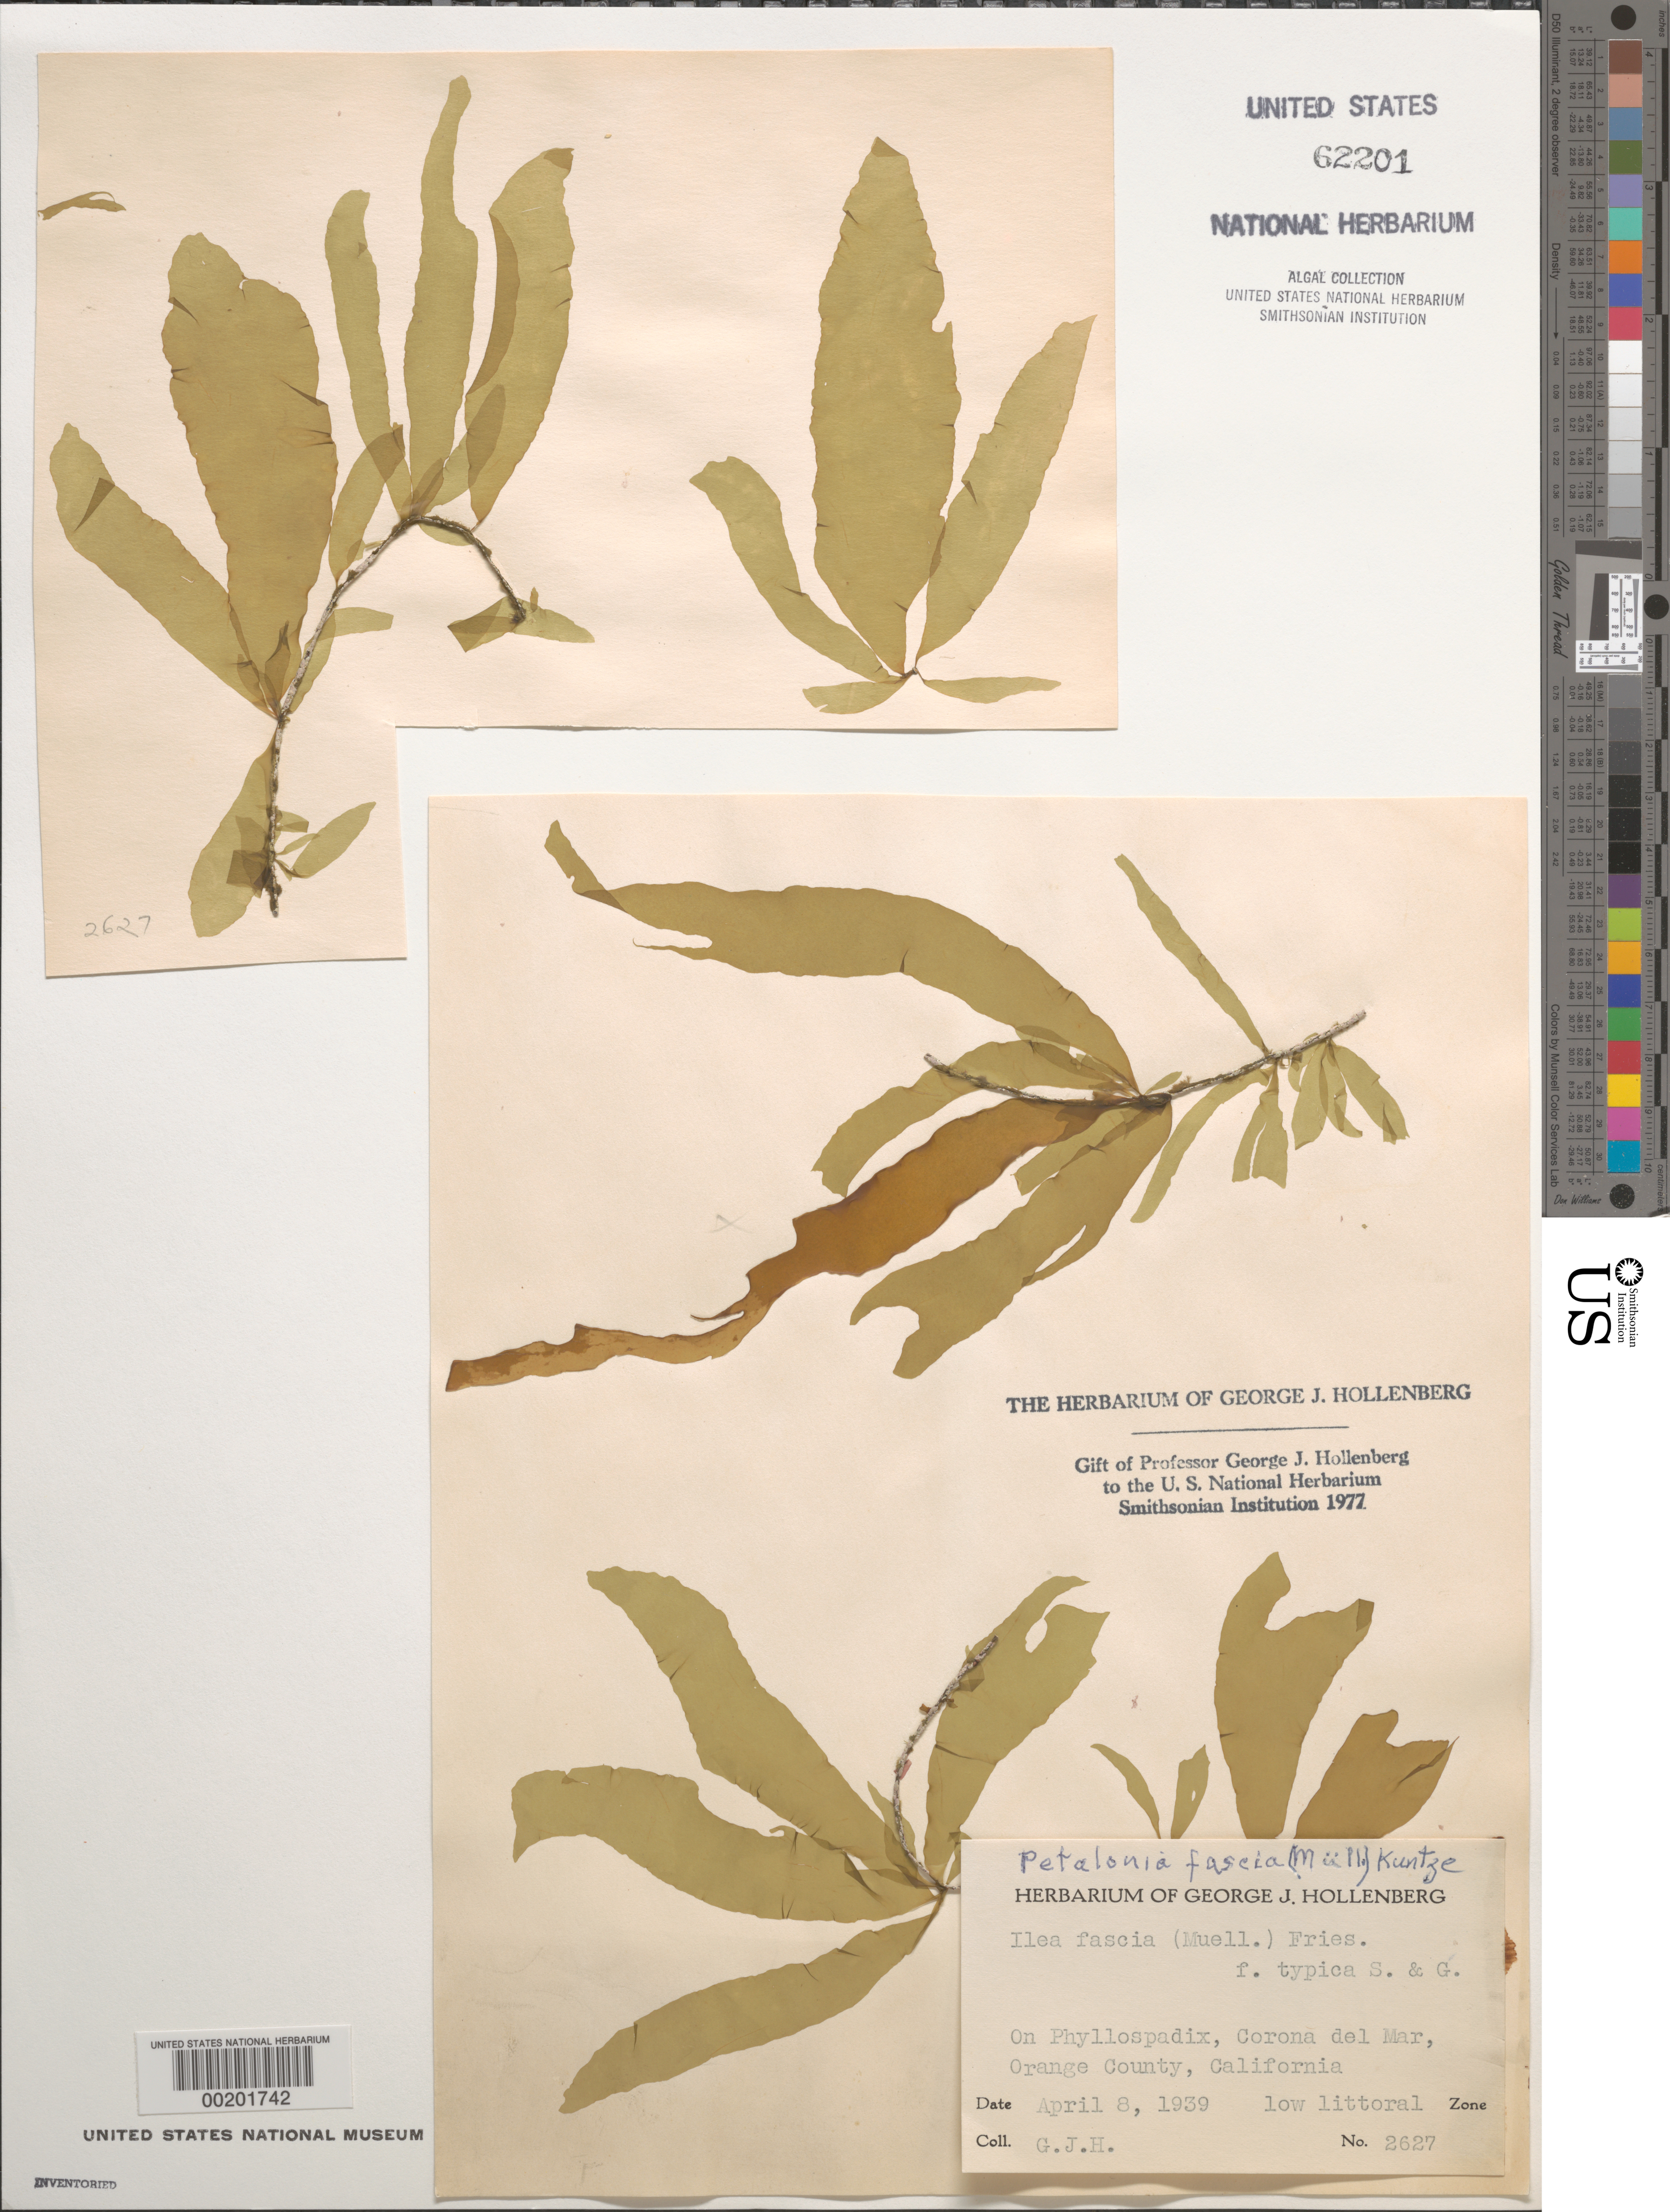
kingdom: Chromista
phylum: Ochrophyta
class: Phaeophyceae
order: Scytosiphonales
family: Scytosiphonaceae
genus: Petalonia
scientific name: Petalonia fascia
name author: (O.F. Müller) Kuntze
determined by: Hollenberg, George J.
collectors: G. Hollenberg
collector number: GJH 2627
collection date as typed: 08 Apr 1939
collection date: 1939-04-08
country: United States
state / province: California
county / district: Orange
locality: Corona del Mar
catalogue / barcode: US 62201